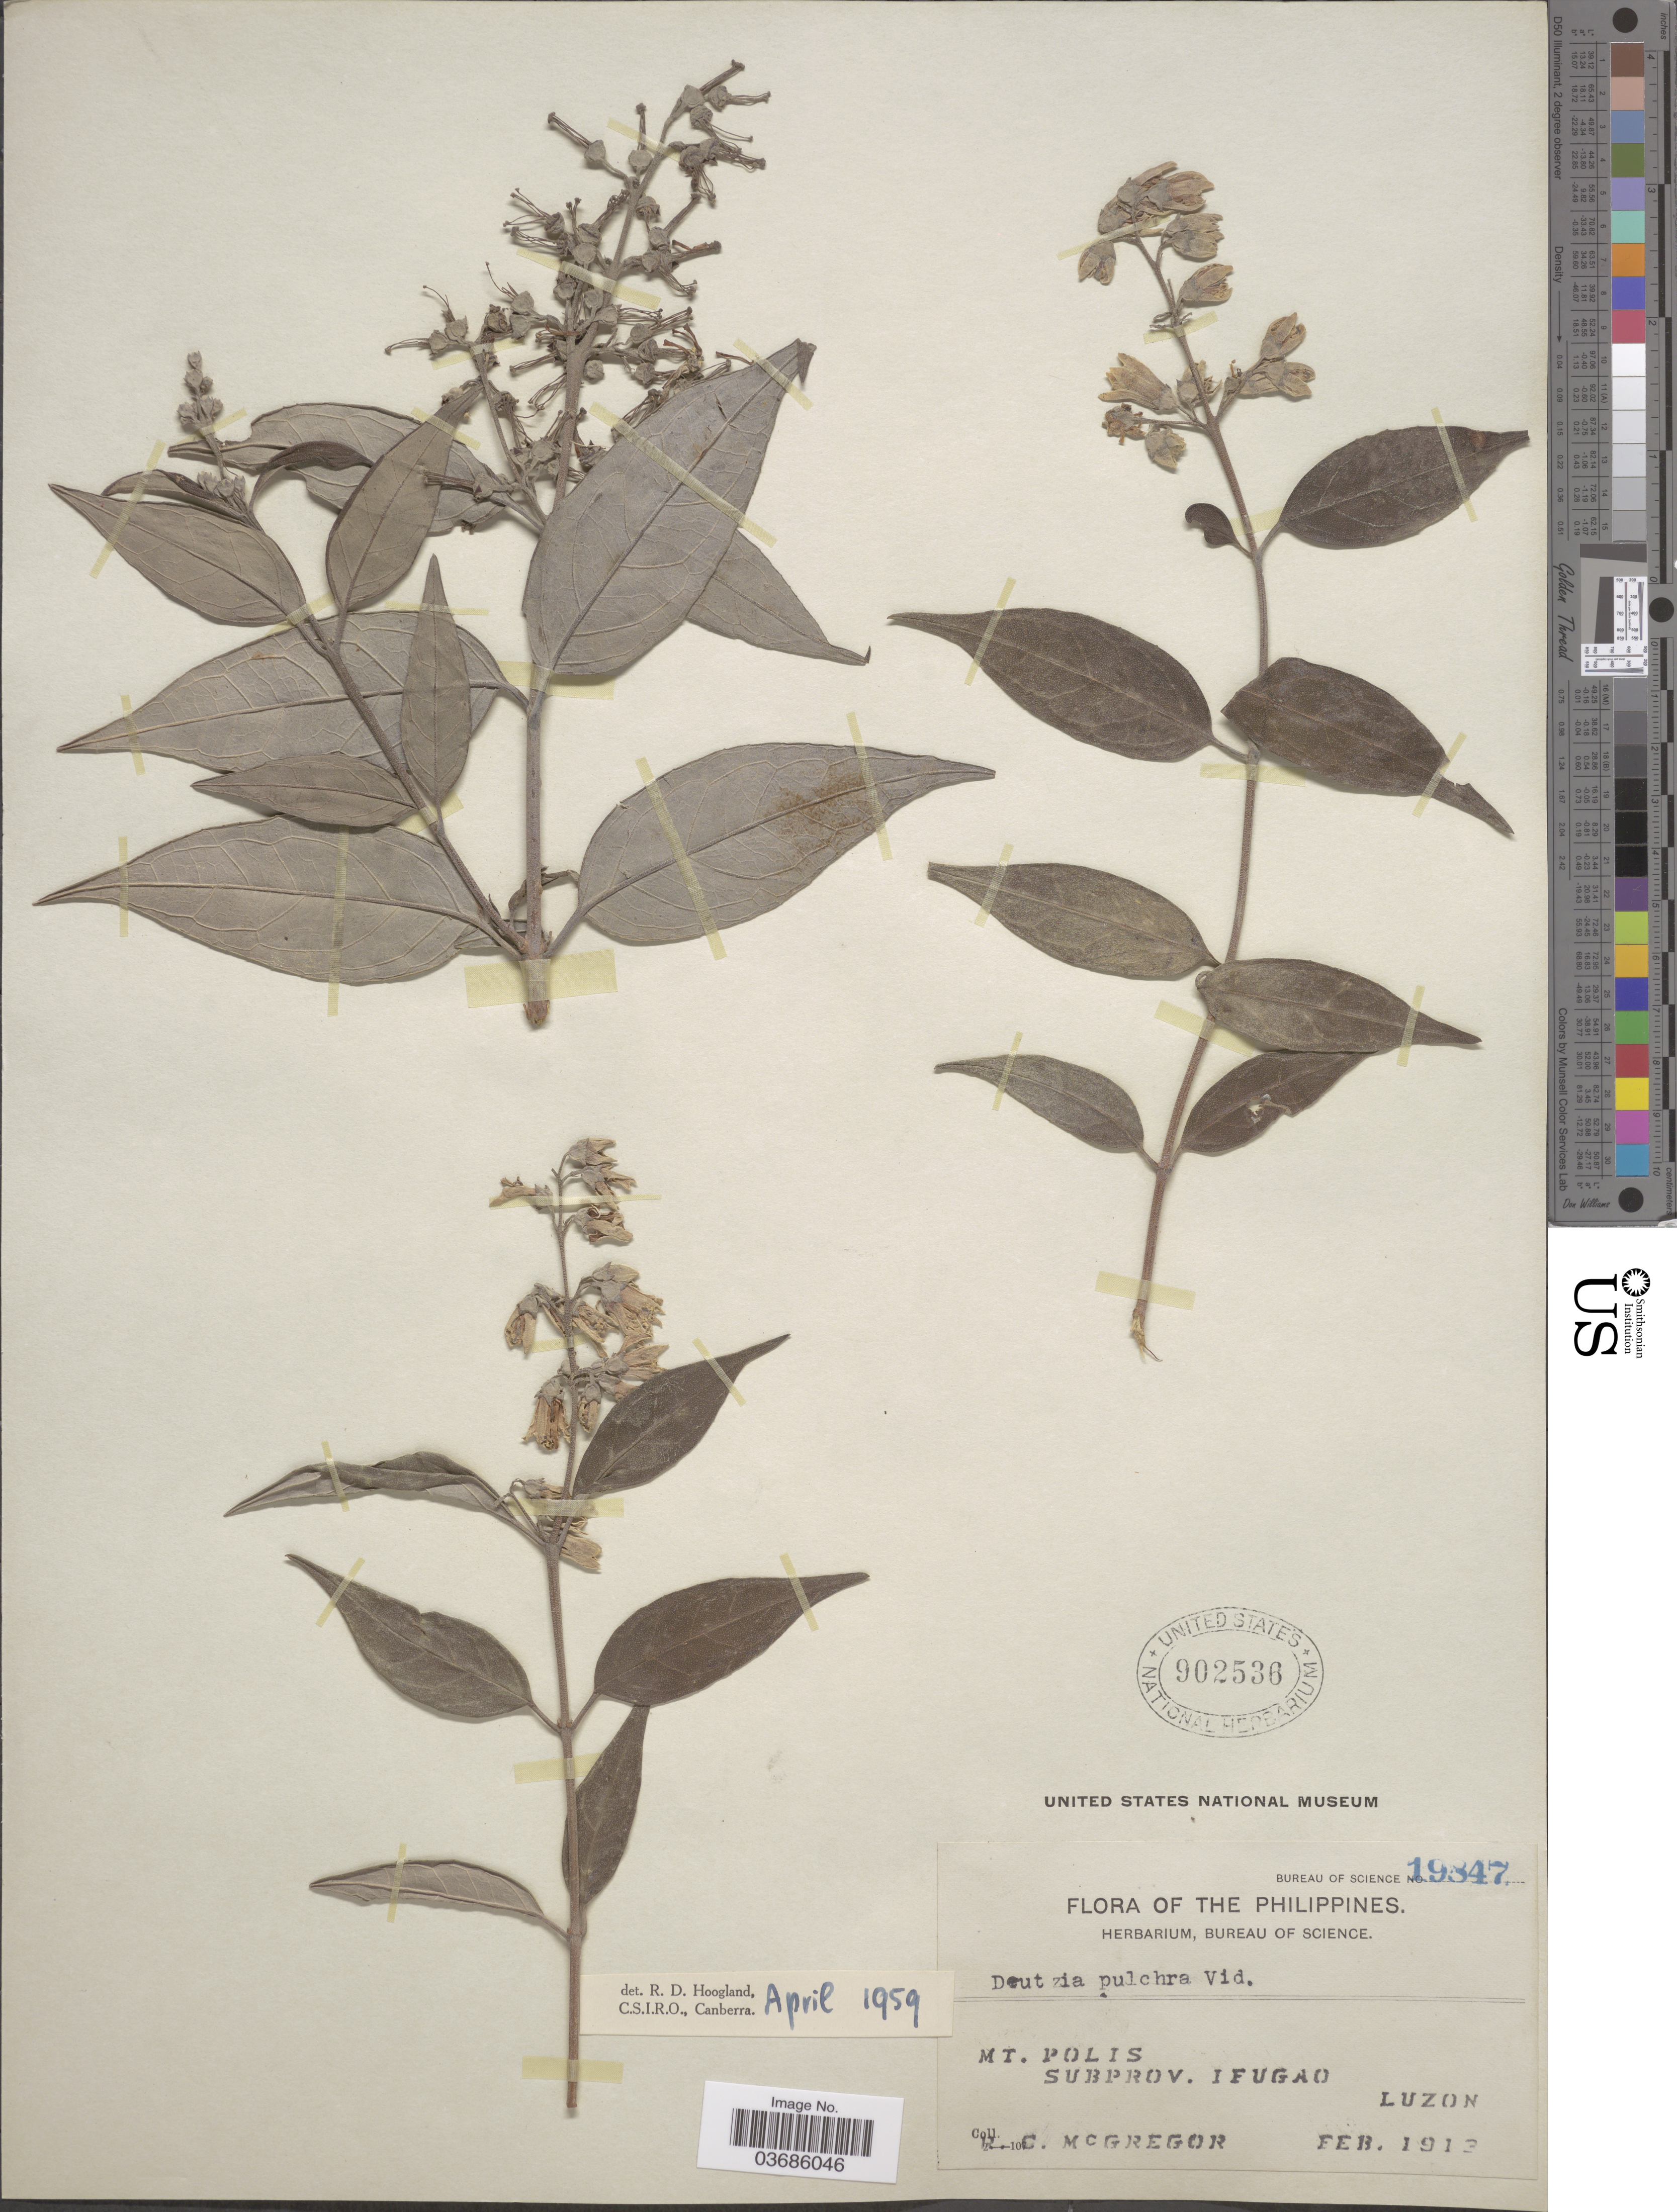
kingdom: Plantae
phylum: Tracheophyta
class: Magnoliopsida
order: Cornales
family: Hydrangeaceae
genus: Deutzia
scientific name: Deutzia pulchra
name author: Vidal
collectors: R. C. McGregor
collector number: Bureau of Science 19847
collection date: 1913-02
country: Philippines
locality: Mt. Polis. Subprov. Ifugao. Luzon.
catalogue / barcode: US 902536